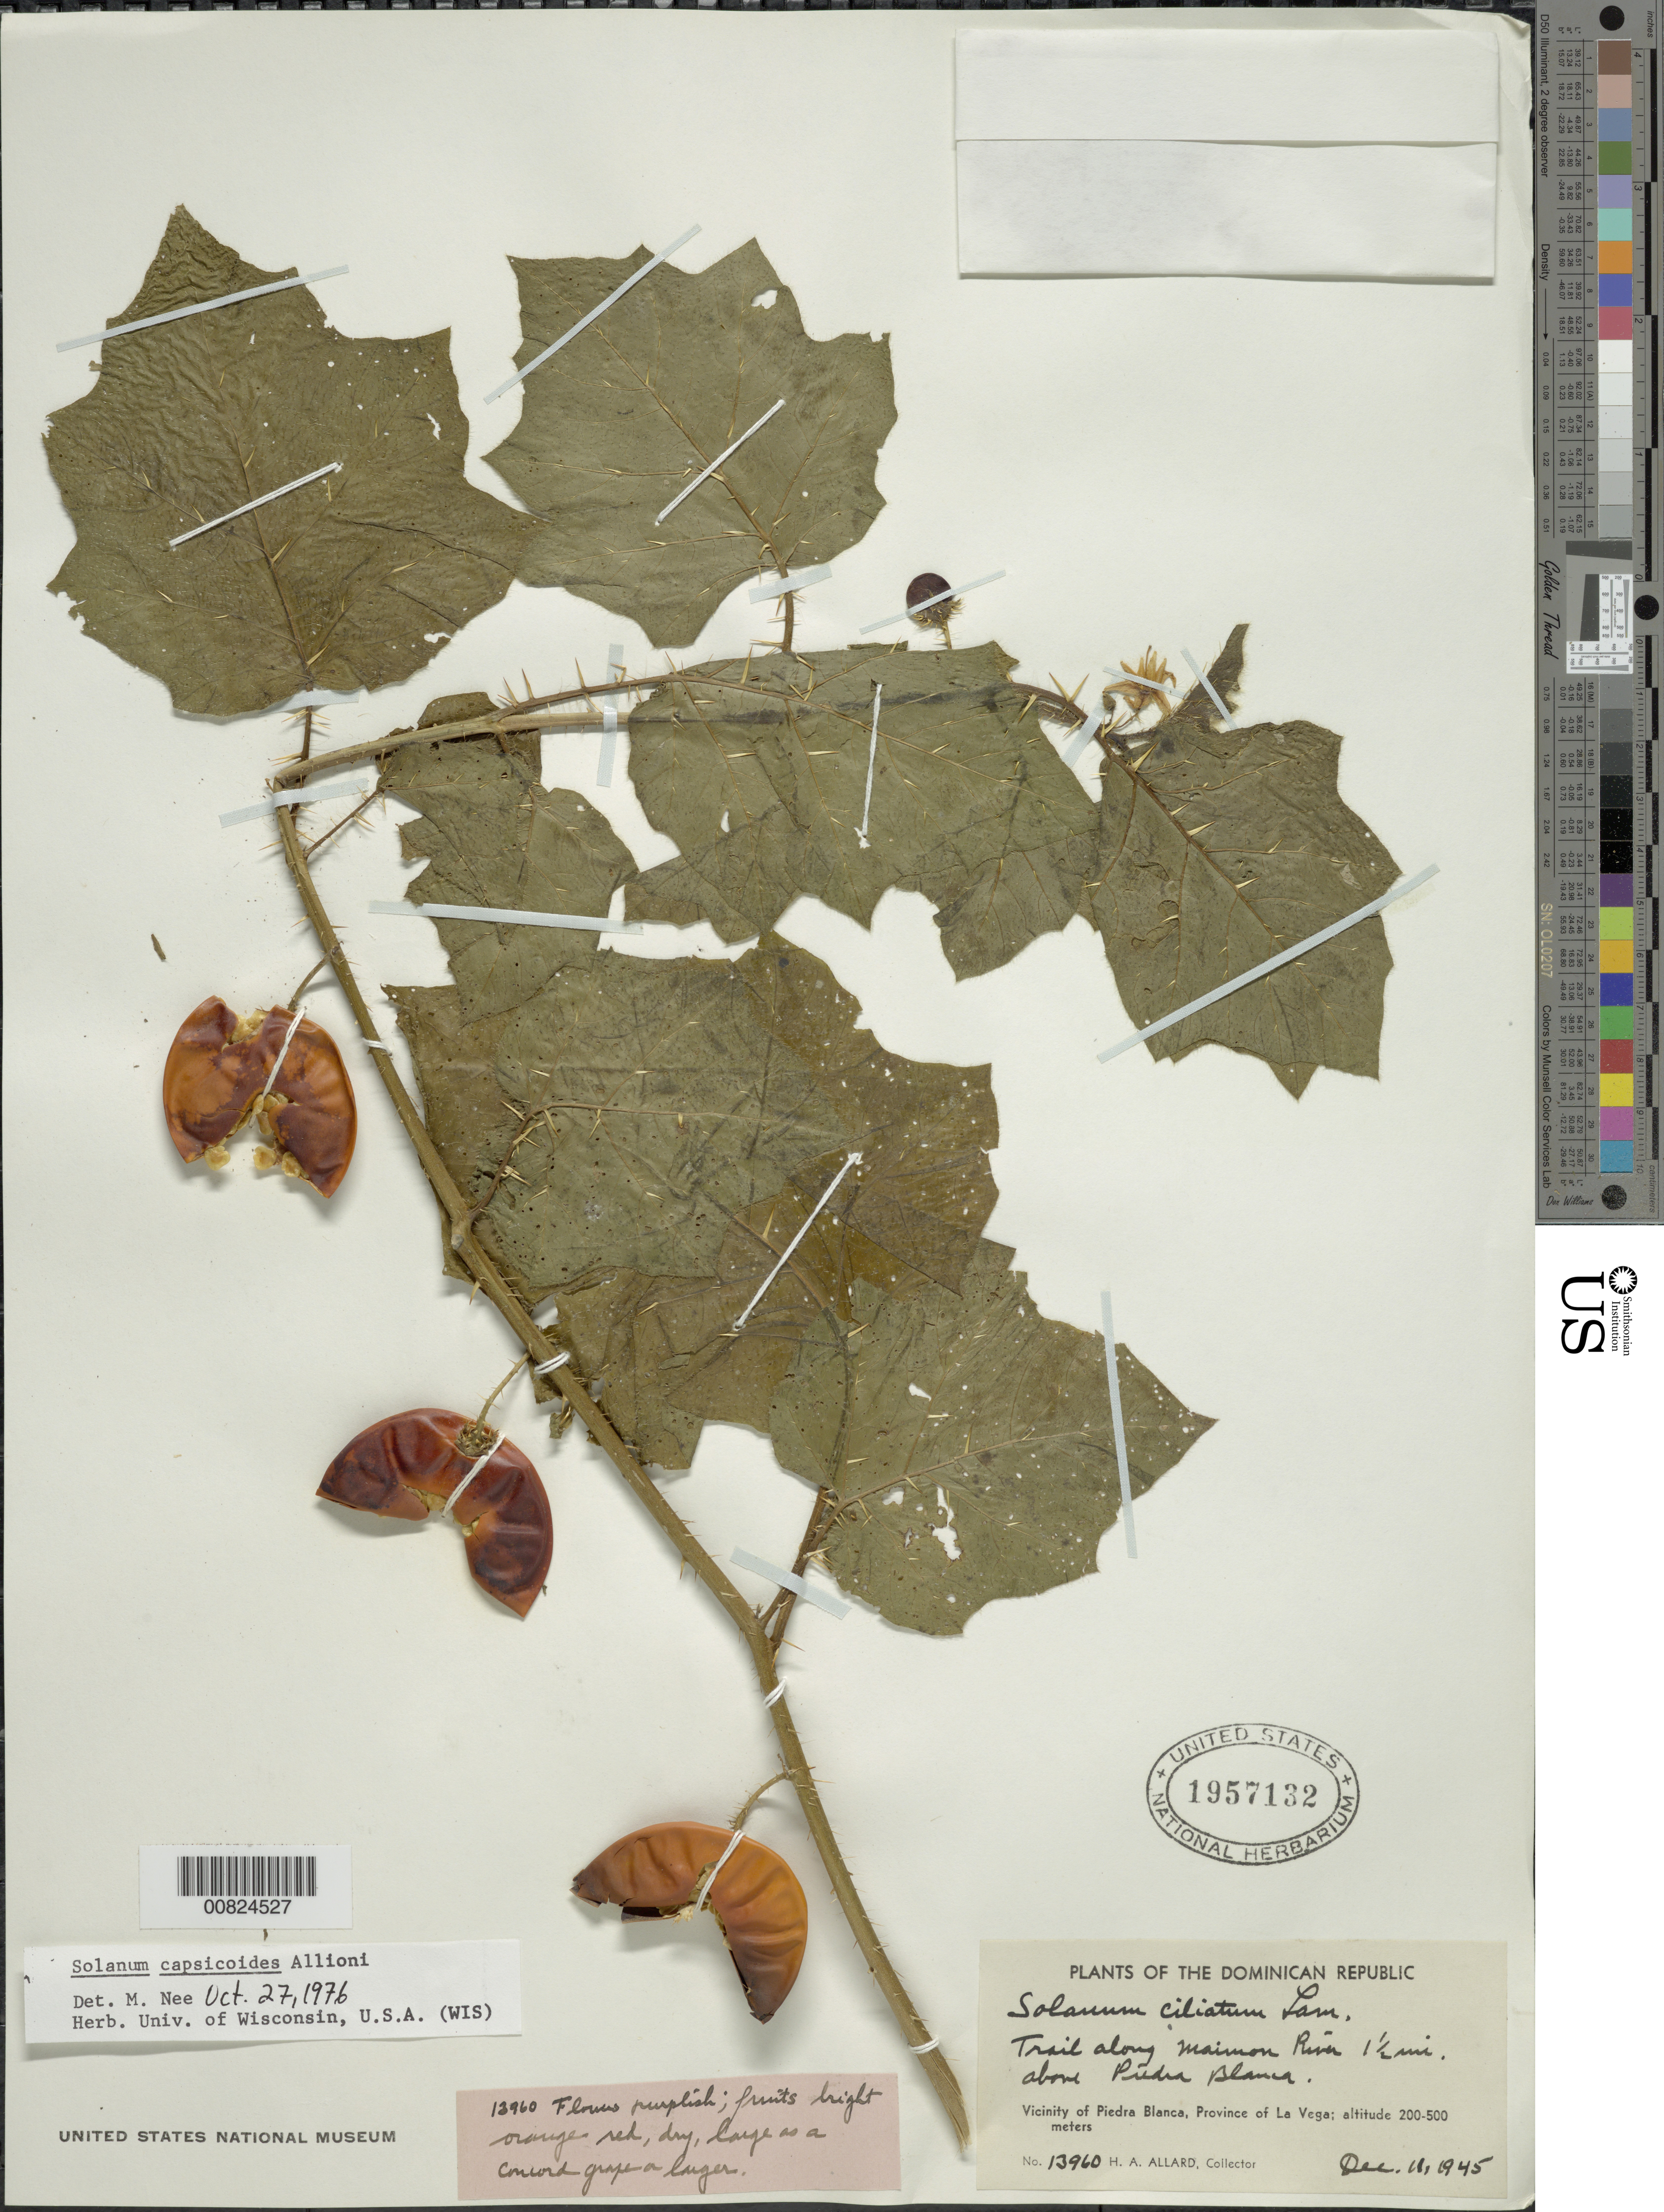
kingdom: Plantae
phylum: Tracheophyta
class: Magnoliopsida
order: Solanales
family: Solanaceae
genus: Solanum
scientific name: Solanum capsicoides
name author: All.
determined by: Nee, Michael H.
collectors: H. A. Allard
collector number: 13960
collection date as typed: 18 Dec 1945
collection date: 1945-12-18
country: Dominican Republic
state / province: La Vega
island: Hispaniola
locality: Vicinity of Piedra Blanca, along Maimon River 1.5 mi abobe PB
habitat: Trail along river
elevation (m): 200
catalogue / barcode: US 1957132